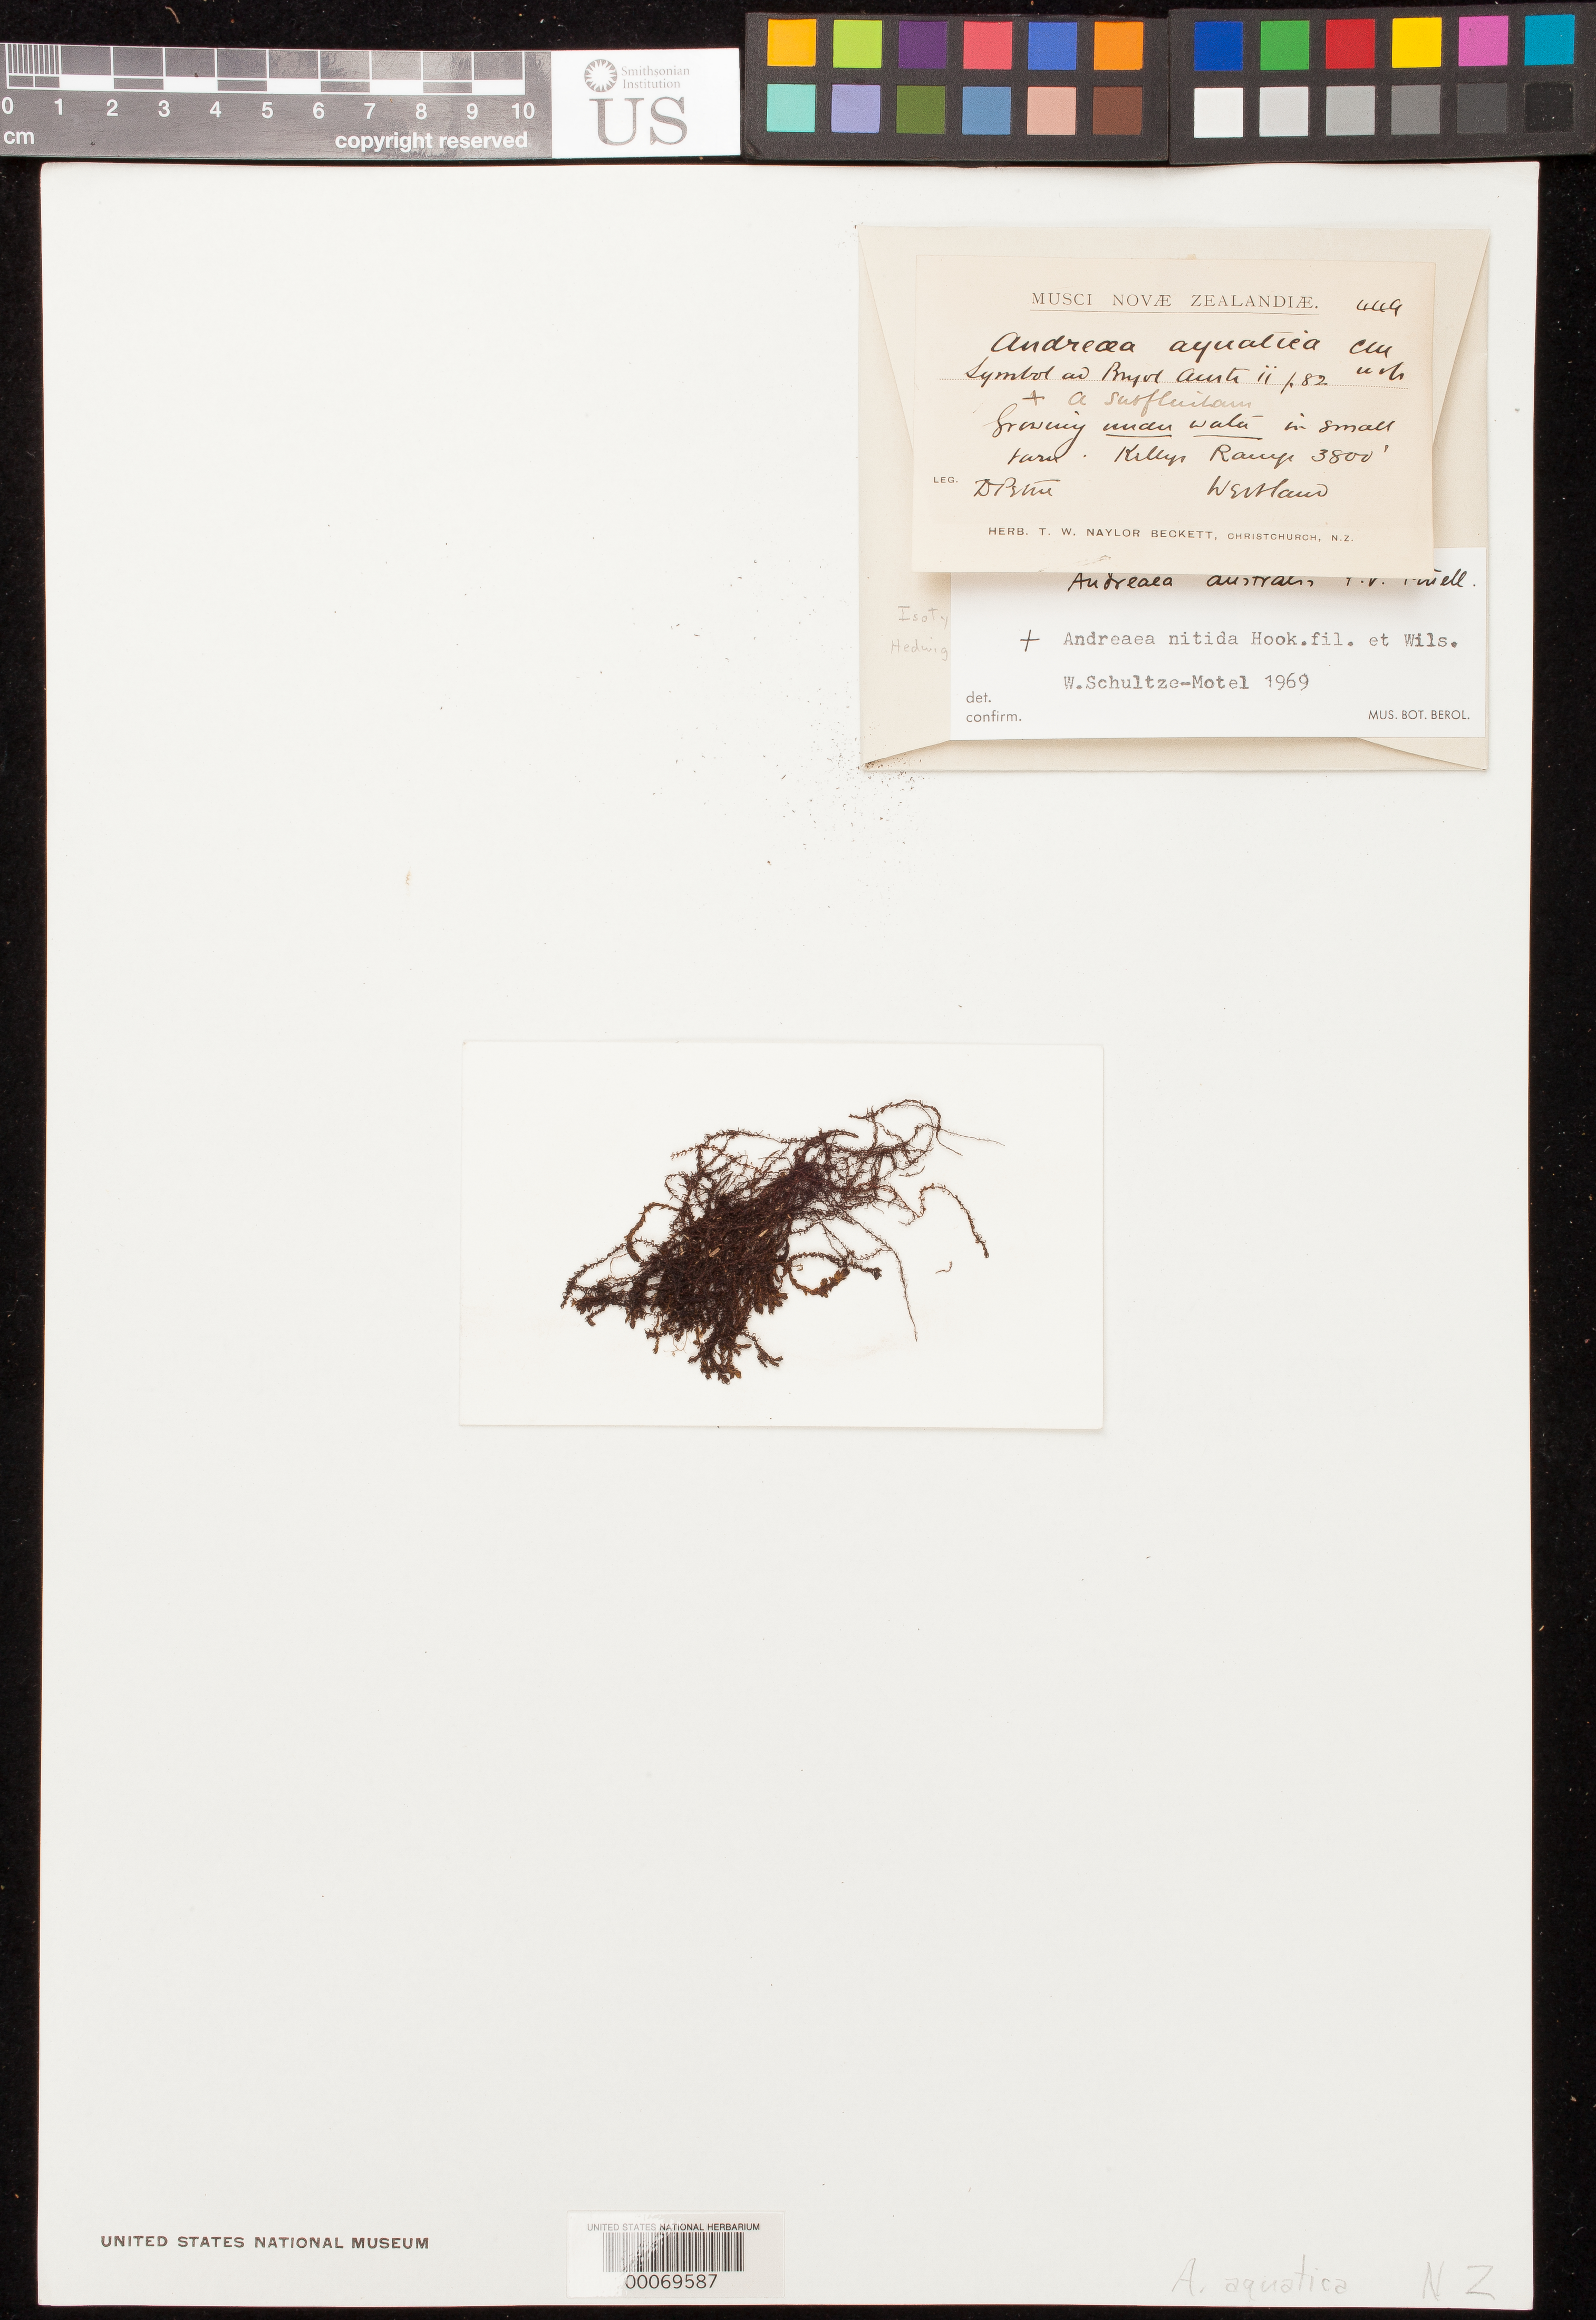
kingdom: Plantae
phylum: Bryophyta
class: Andreaeopsida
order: Andreaeales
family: Andreaeaceae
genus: Andreaea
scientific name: Andreaea aquatica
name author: Müll. Hal.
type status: Isotype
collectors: T. Beckett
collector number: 449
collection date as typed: Nov 1889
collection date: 1889-11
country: New Zealand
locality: Westland Kelly's Range.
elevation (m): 914